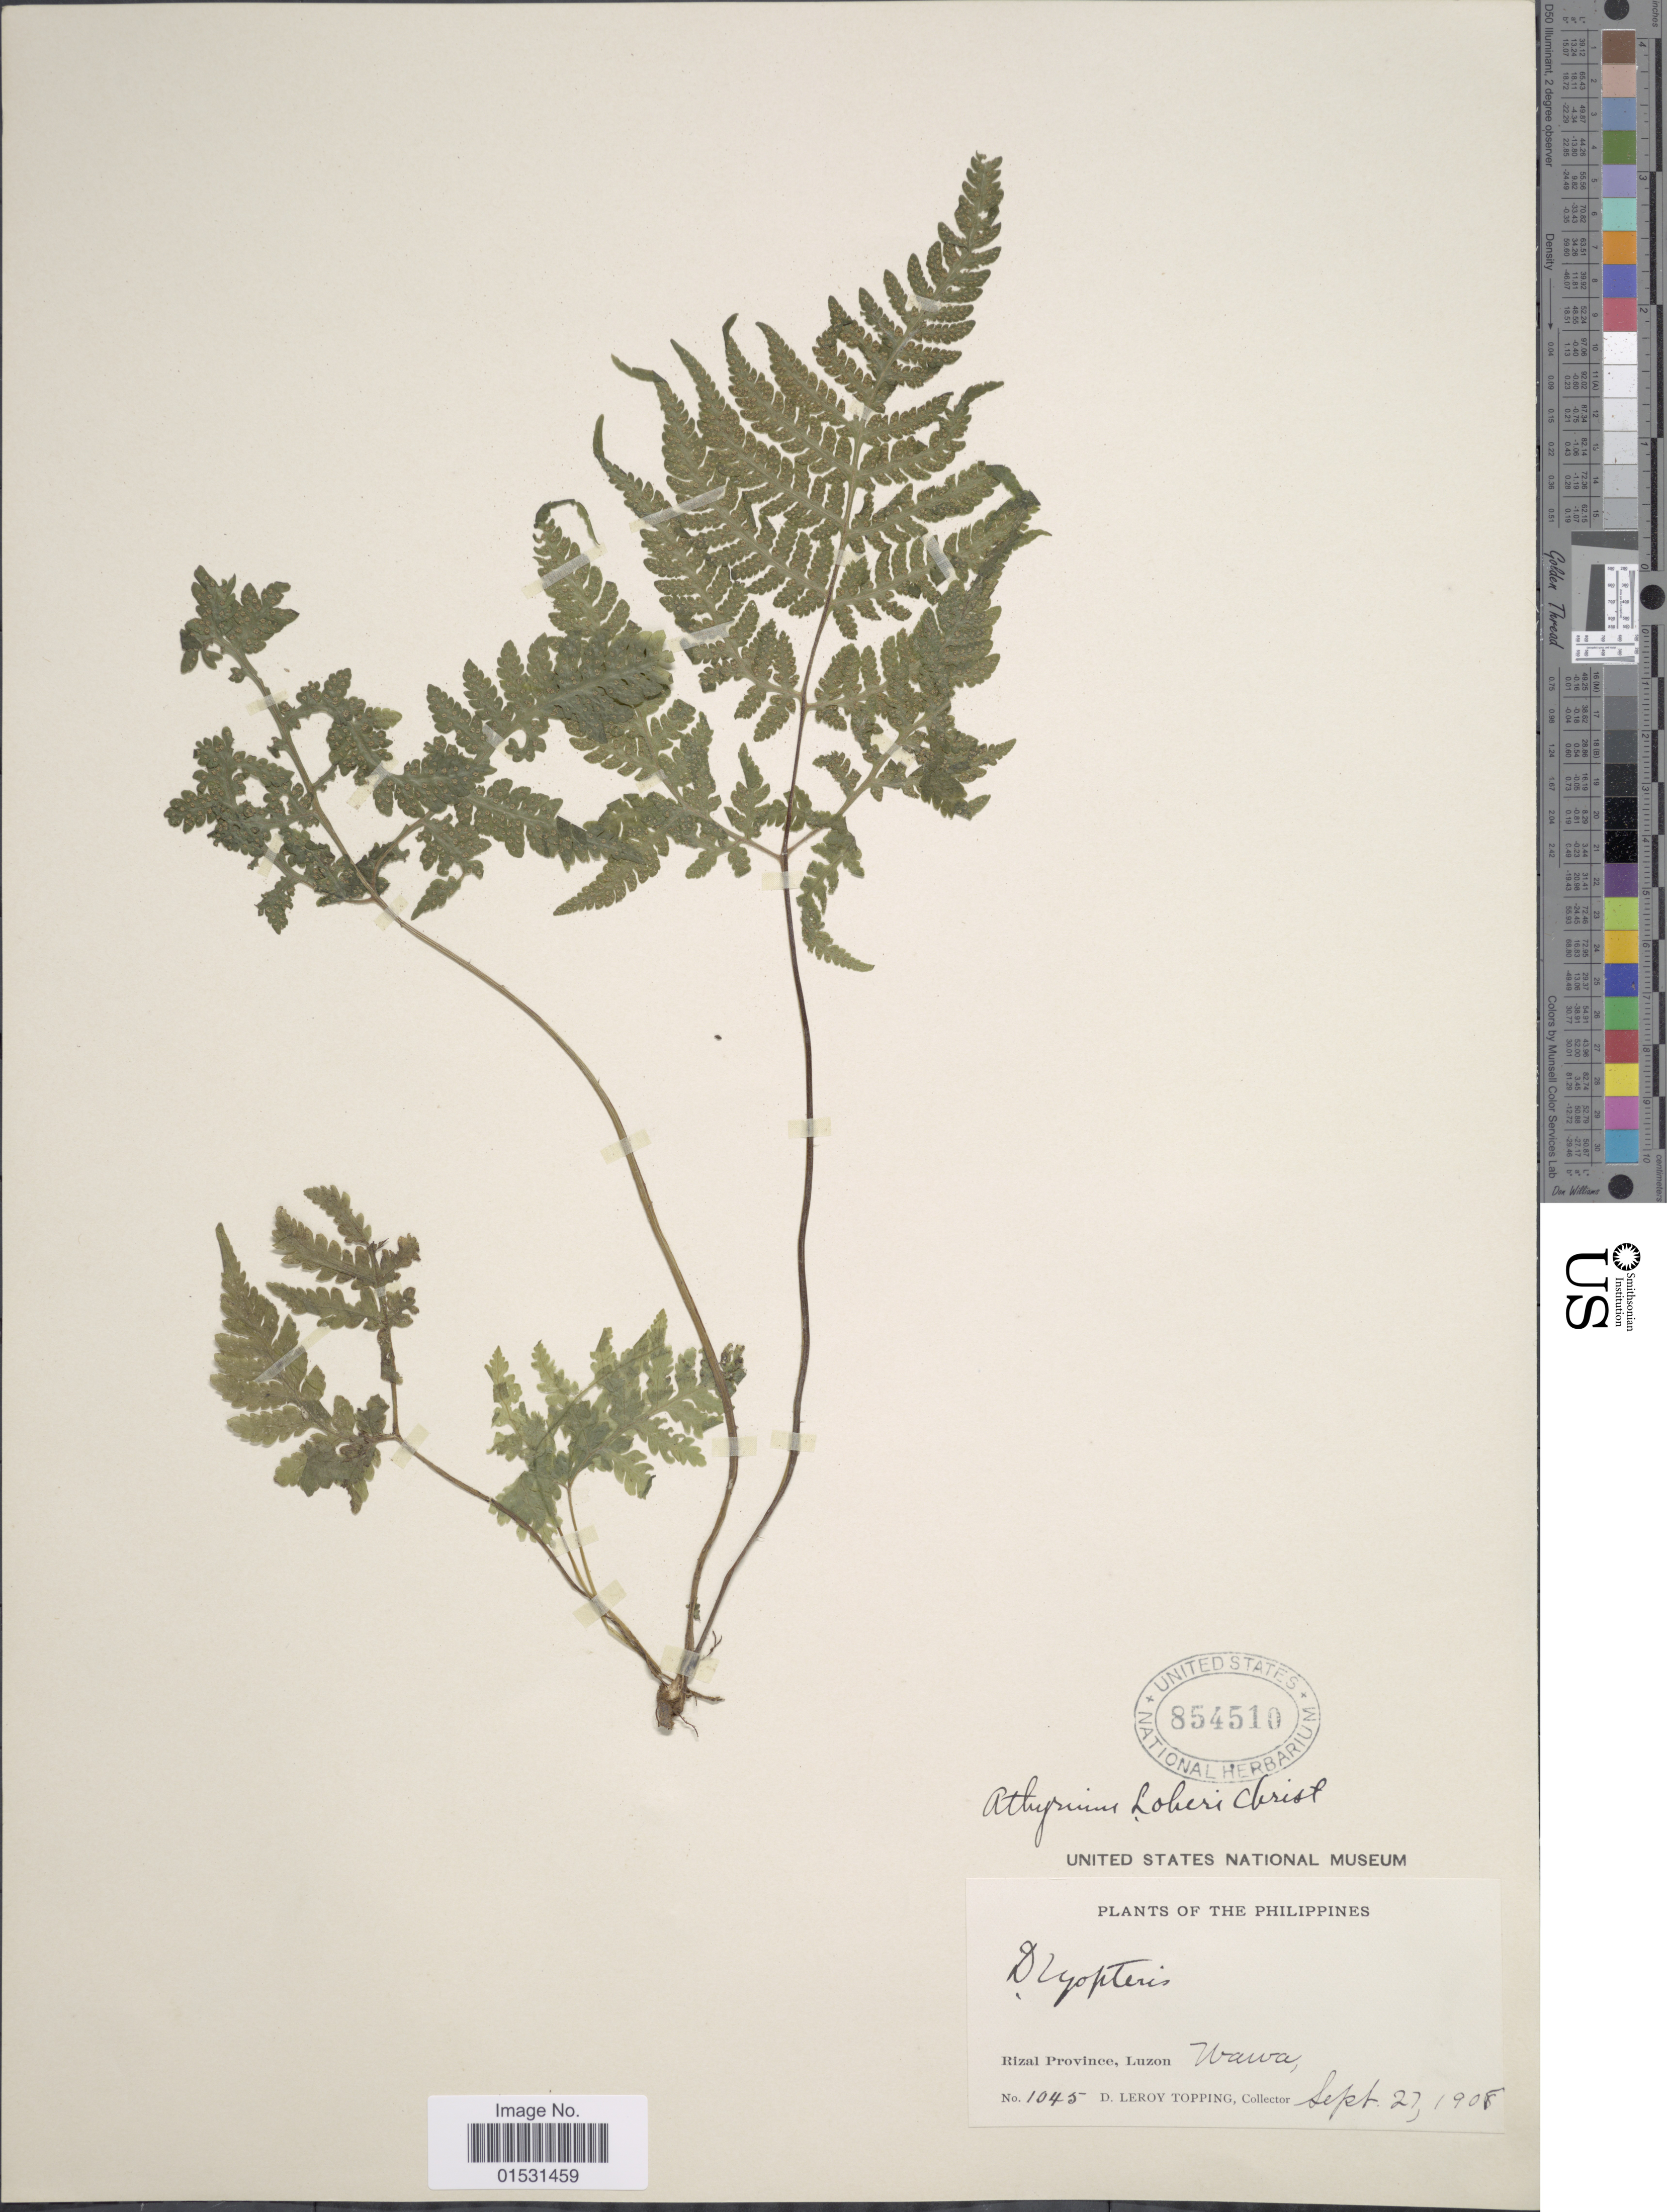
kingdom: Plantae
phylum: Tracheophyta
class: Polypodiopsida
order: Polypodiales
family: Athyriaceae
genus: Athyrium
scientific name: Athyrium lohleri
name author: Christ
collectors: D. L. Topping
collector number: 1045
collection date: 1908-09-27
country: Philippines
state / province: Calabarzon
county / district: Rizal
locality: Luzon, Wawa.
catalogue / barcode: US 854510